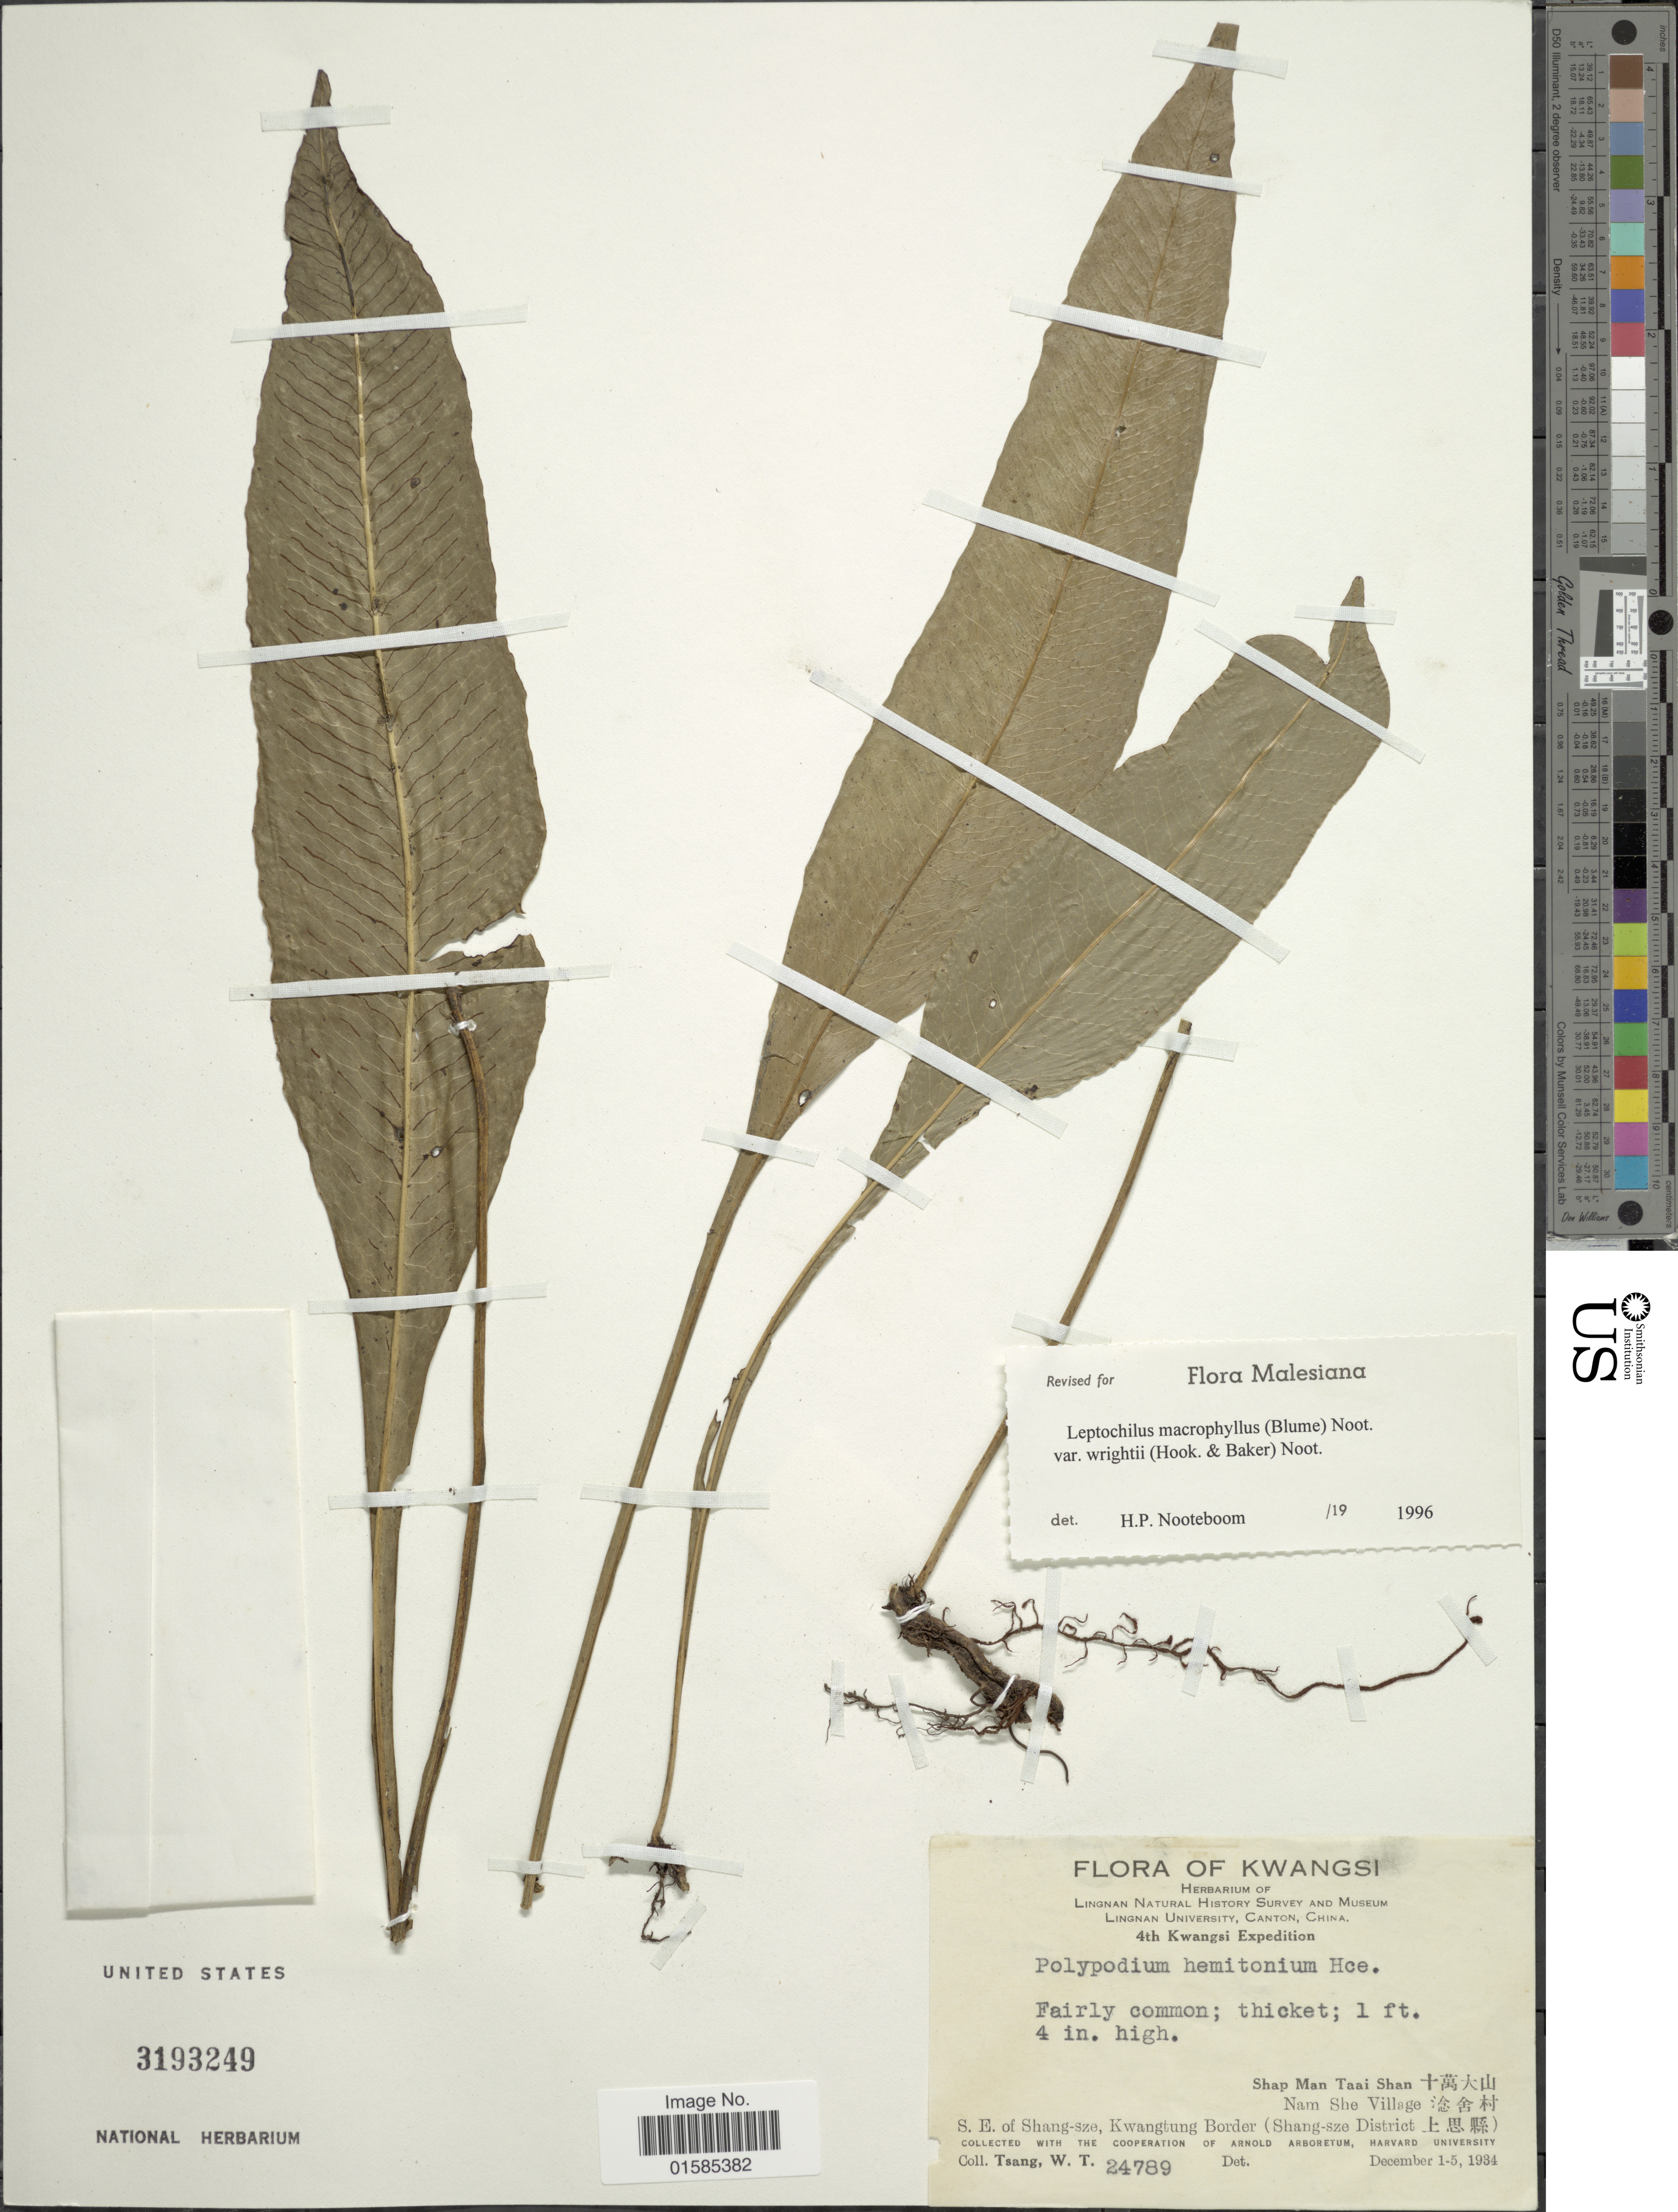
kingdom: Plantae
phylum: Tracheophyta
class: Polypodiopsida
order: Polypodiales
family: Polypodiaceae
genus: Leptochilus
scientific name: Leptochilus wrightii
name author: (Hook.) X.C. Zhang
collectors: W. T. Tsang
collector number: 24789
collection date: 1934-12-01/1934-12-05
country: China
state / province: Guangxi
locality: Kwangsi, Shap Man Taai Shan, Nam She Village, S. E. of Shang-sze, Kwangtung Border (Shang-sze District)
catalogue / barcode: US 3193249